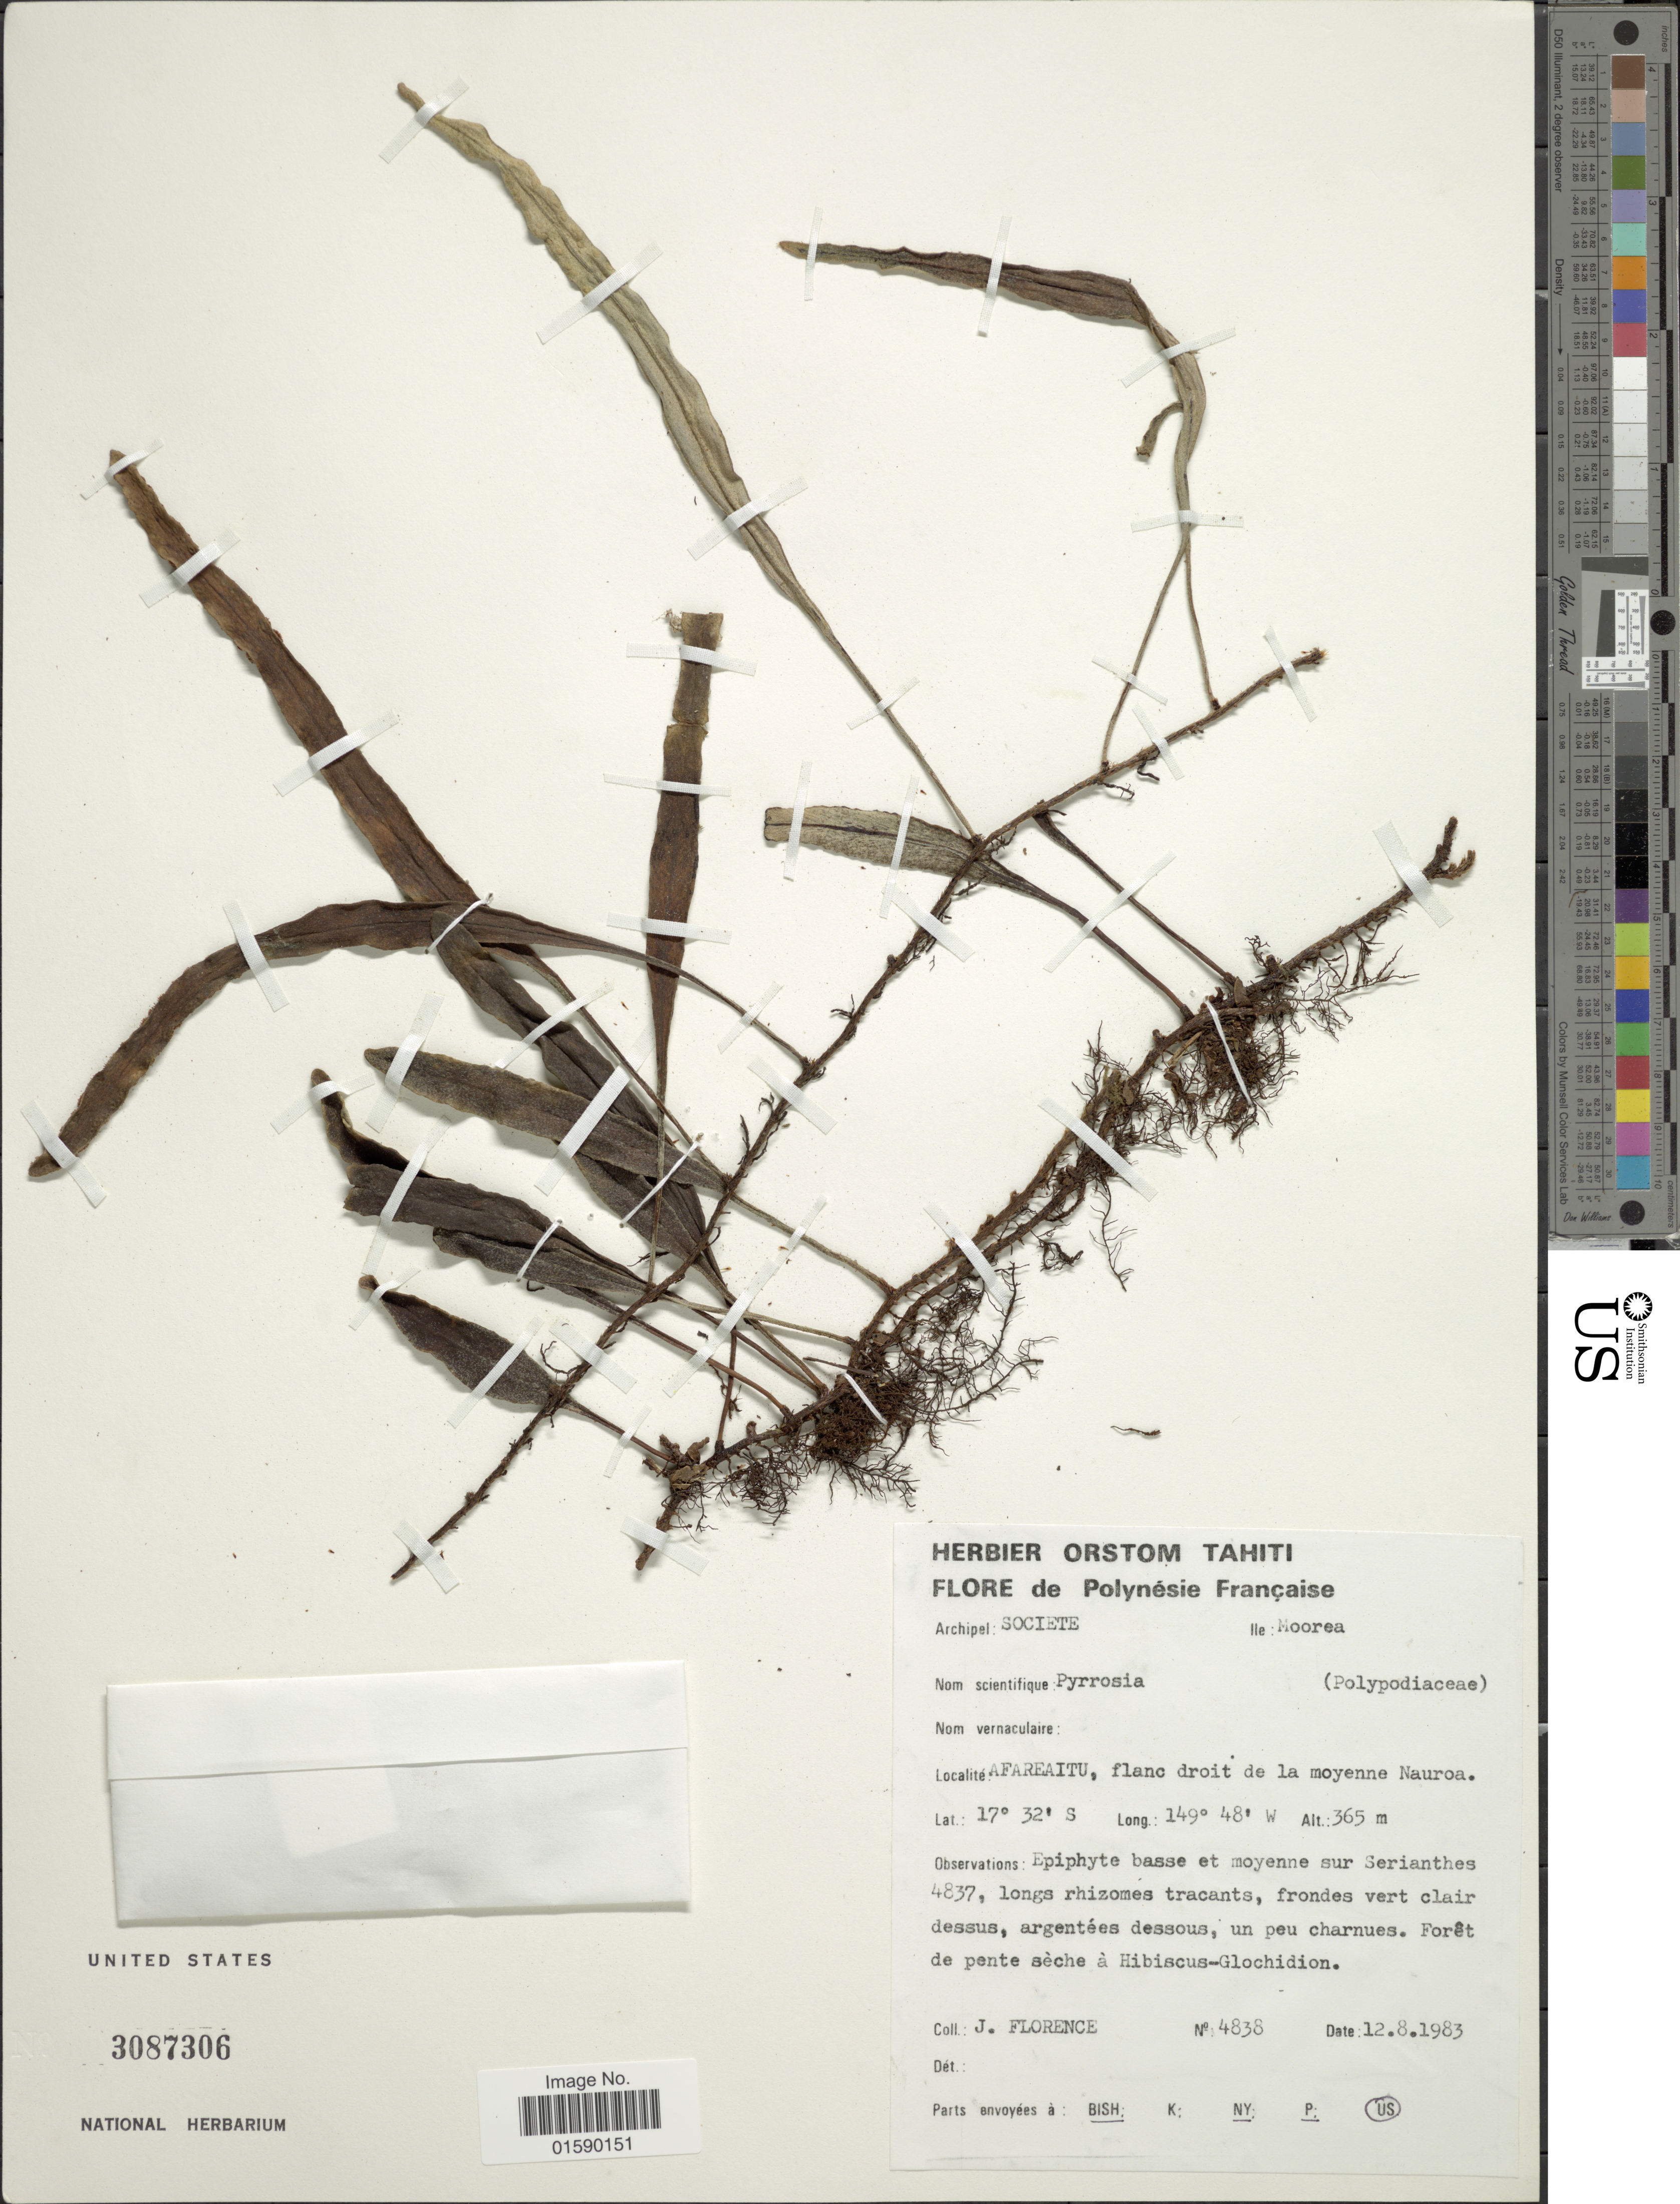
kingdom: Plantae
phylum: Tracheophyta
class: Polypodiopsida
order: Polypodiales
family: Polypodiaceae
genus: Pyrrosia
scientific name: Pyrrosia serpens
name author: Ching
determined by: Florence, J.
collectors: J. Florence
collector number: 4838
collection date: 1983-08-12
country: French Polynesia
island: Moorea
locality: Archipel: Societe, Ile: Moorea, Afareaitu, flanc de la moyenne Nauroa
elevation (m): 365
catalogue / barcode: US 3087306